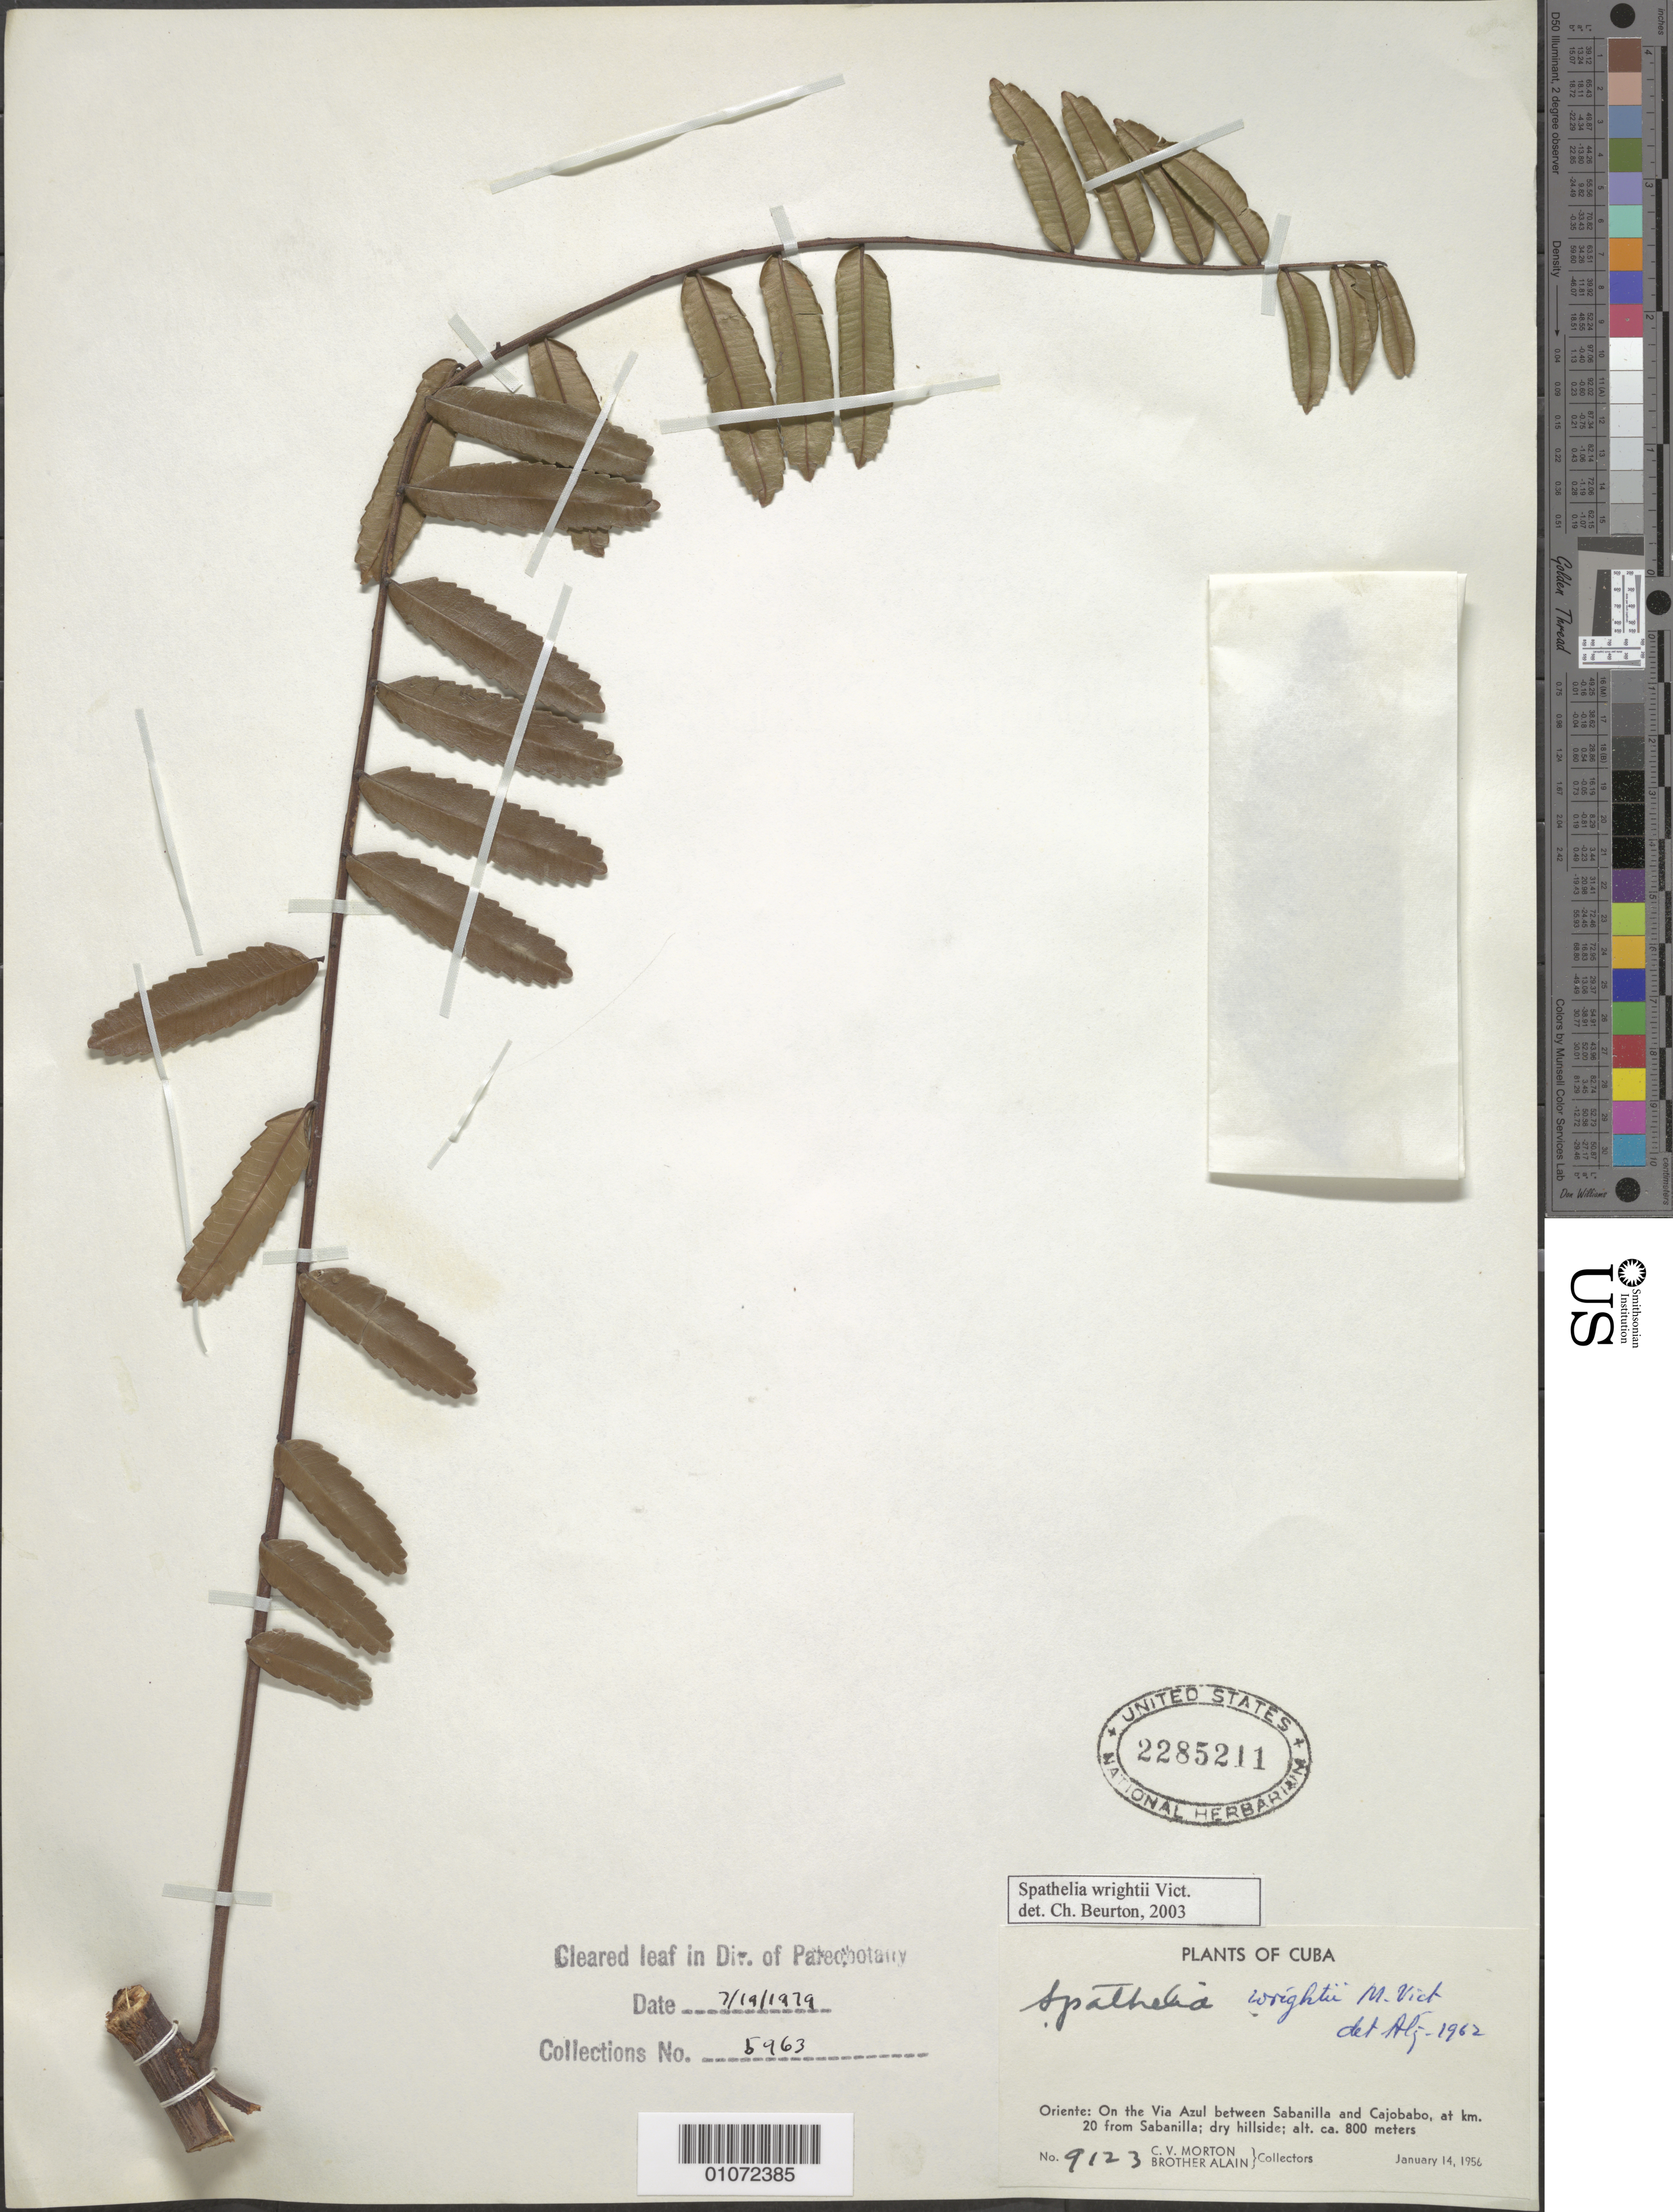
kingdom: Plantae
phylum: Tracheophyta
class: Magnoliopsida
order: Sapindales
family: Rutaceae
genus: Spathelia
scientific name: Spathelia wrightii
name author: Vict.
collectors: C. V. Morton & A. H. Liogier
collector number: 9123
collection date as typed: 14 Jan 1956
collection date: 1956-01-14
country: Cuba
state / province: Guantánamo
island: Cuba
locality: Oriente: On the Via Azul between Sabanilla and Cajobabo, 20 km from Sabanilla; dry hillside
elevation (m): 800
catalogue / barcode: US 2285211